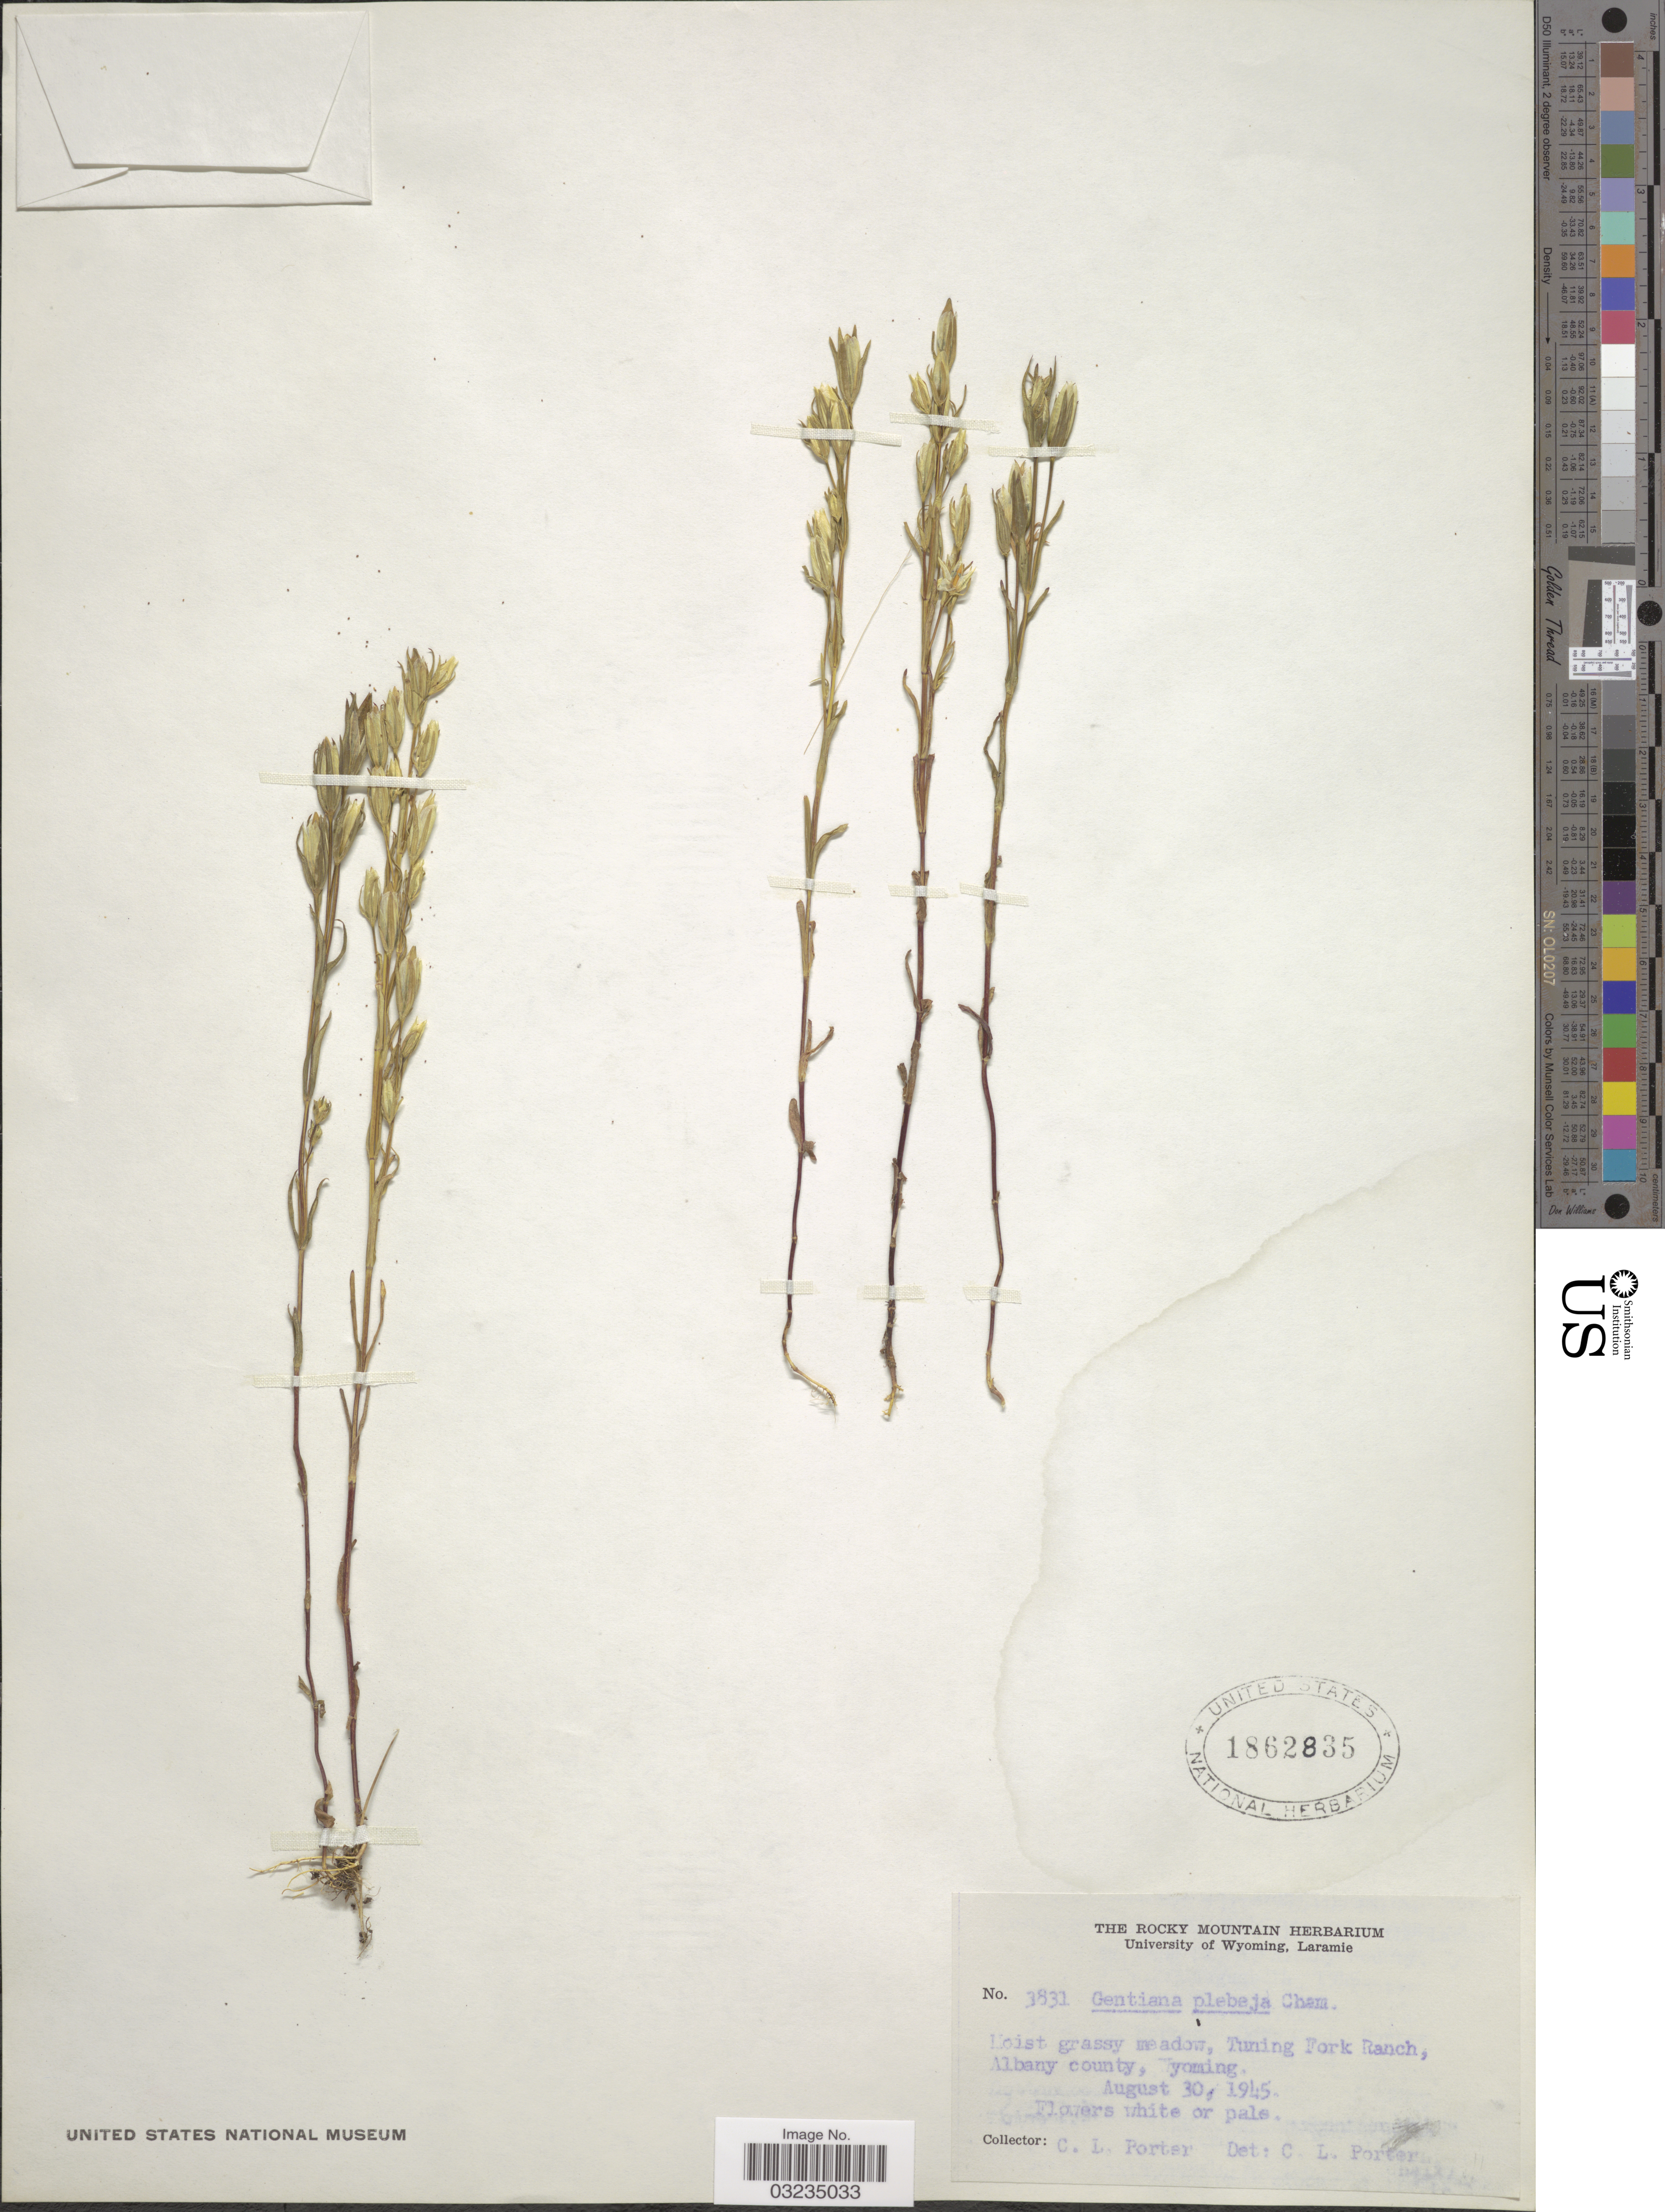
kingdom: Plantae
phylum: Tracheophyta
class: Magnoliopsida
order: Gentianales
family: Gentianaceae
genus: Gentiana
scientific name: Gentiana sp.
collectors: C. L. Porter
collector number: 3831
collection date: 1945-08-30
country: United States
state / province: Wyoming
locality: Moist grassy meadow, Tuning Fork Ranch, Albany county.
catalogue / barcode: US 1862835